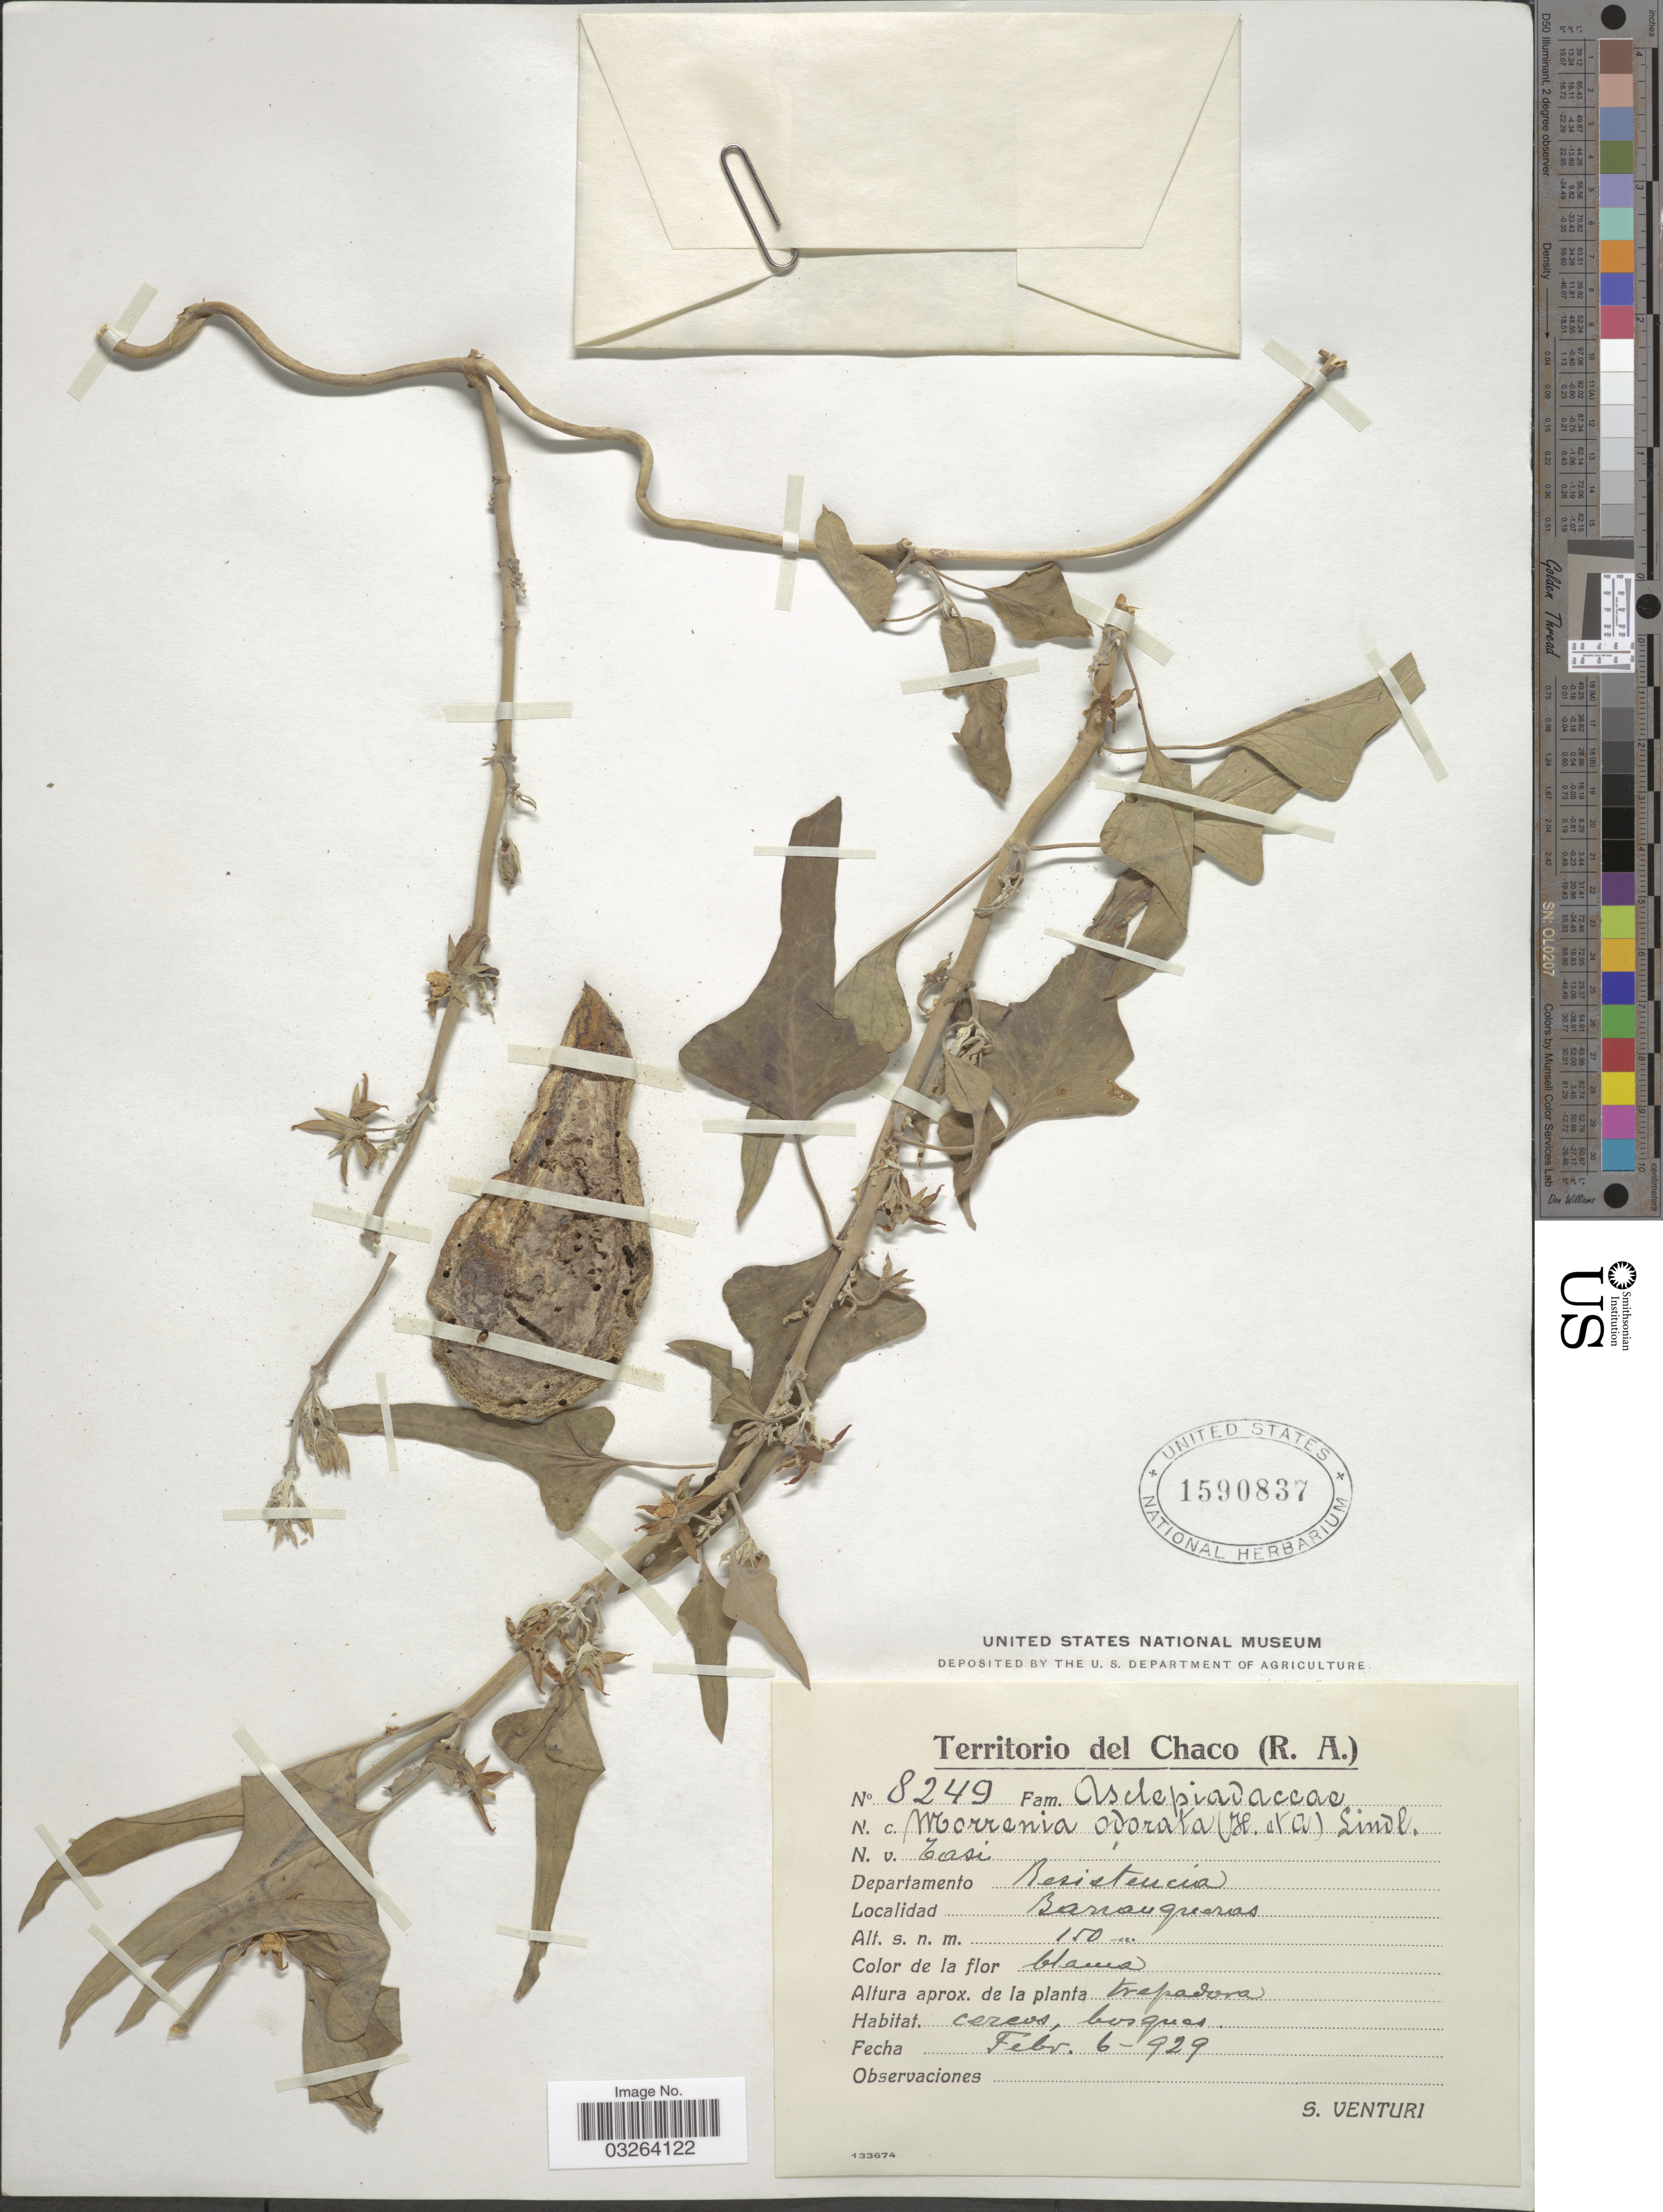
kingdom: Plantae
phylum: Tracheophyta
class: Magnoliopsida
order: Gentianales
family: Apocynaceae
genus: Morrenia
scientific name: Morrenia odorata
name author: (Hook. & Arn.) Lindl.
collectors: S. Venturi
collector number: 8249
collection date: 1929-02-06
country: Argentina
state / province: Chaco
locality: Territorio del Chaco (R. A.). Departamento Resistencia. Barranqueras.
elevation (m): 150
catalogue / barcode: US 1590837